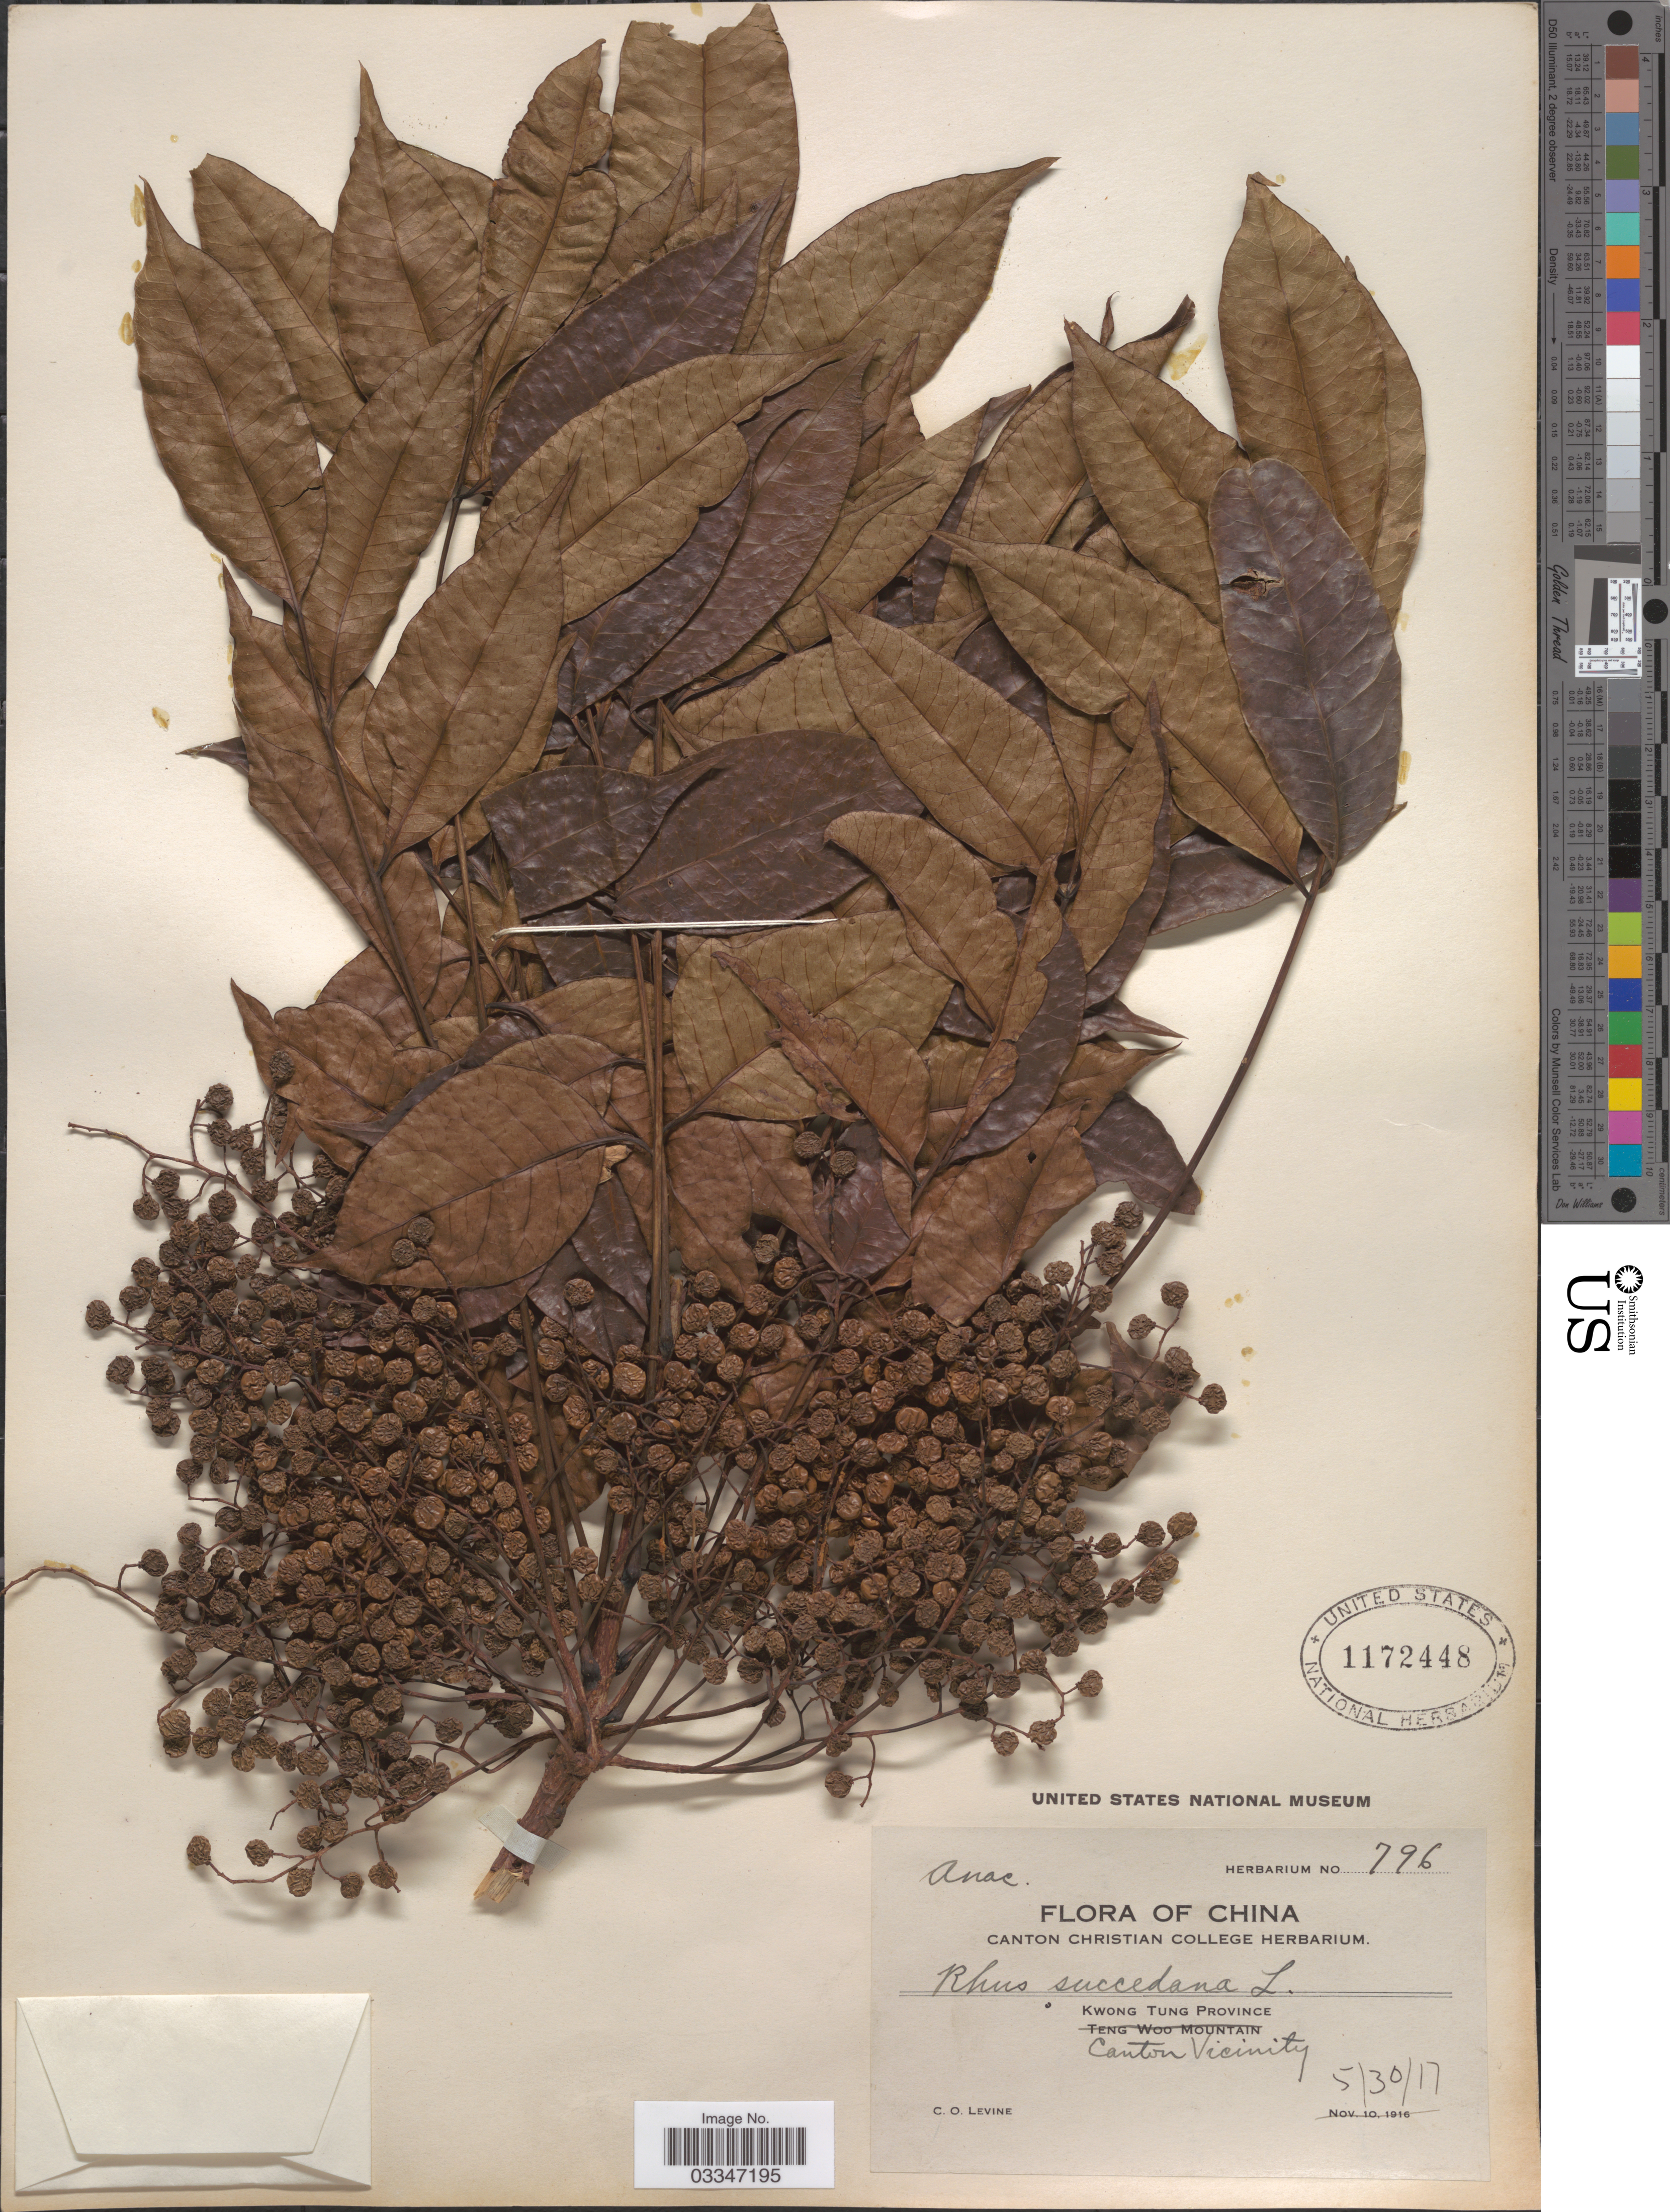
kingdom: Plantae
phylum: Tracheophyta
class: Magnoliopsida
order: Sapindales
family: Anacardiaceae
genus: Rhus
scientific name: Rhus succedanea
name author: L.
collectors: C. O. Levine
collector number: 796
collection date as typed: Transcribed d/m/y: 30/5/17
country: China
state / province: Guangdong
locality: Kwong Tung Province. Canton Vicinity.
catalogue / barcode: US 1172448